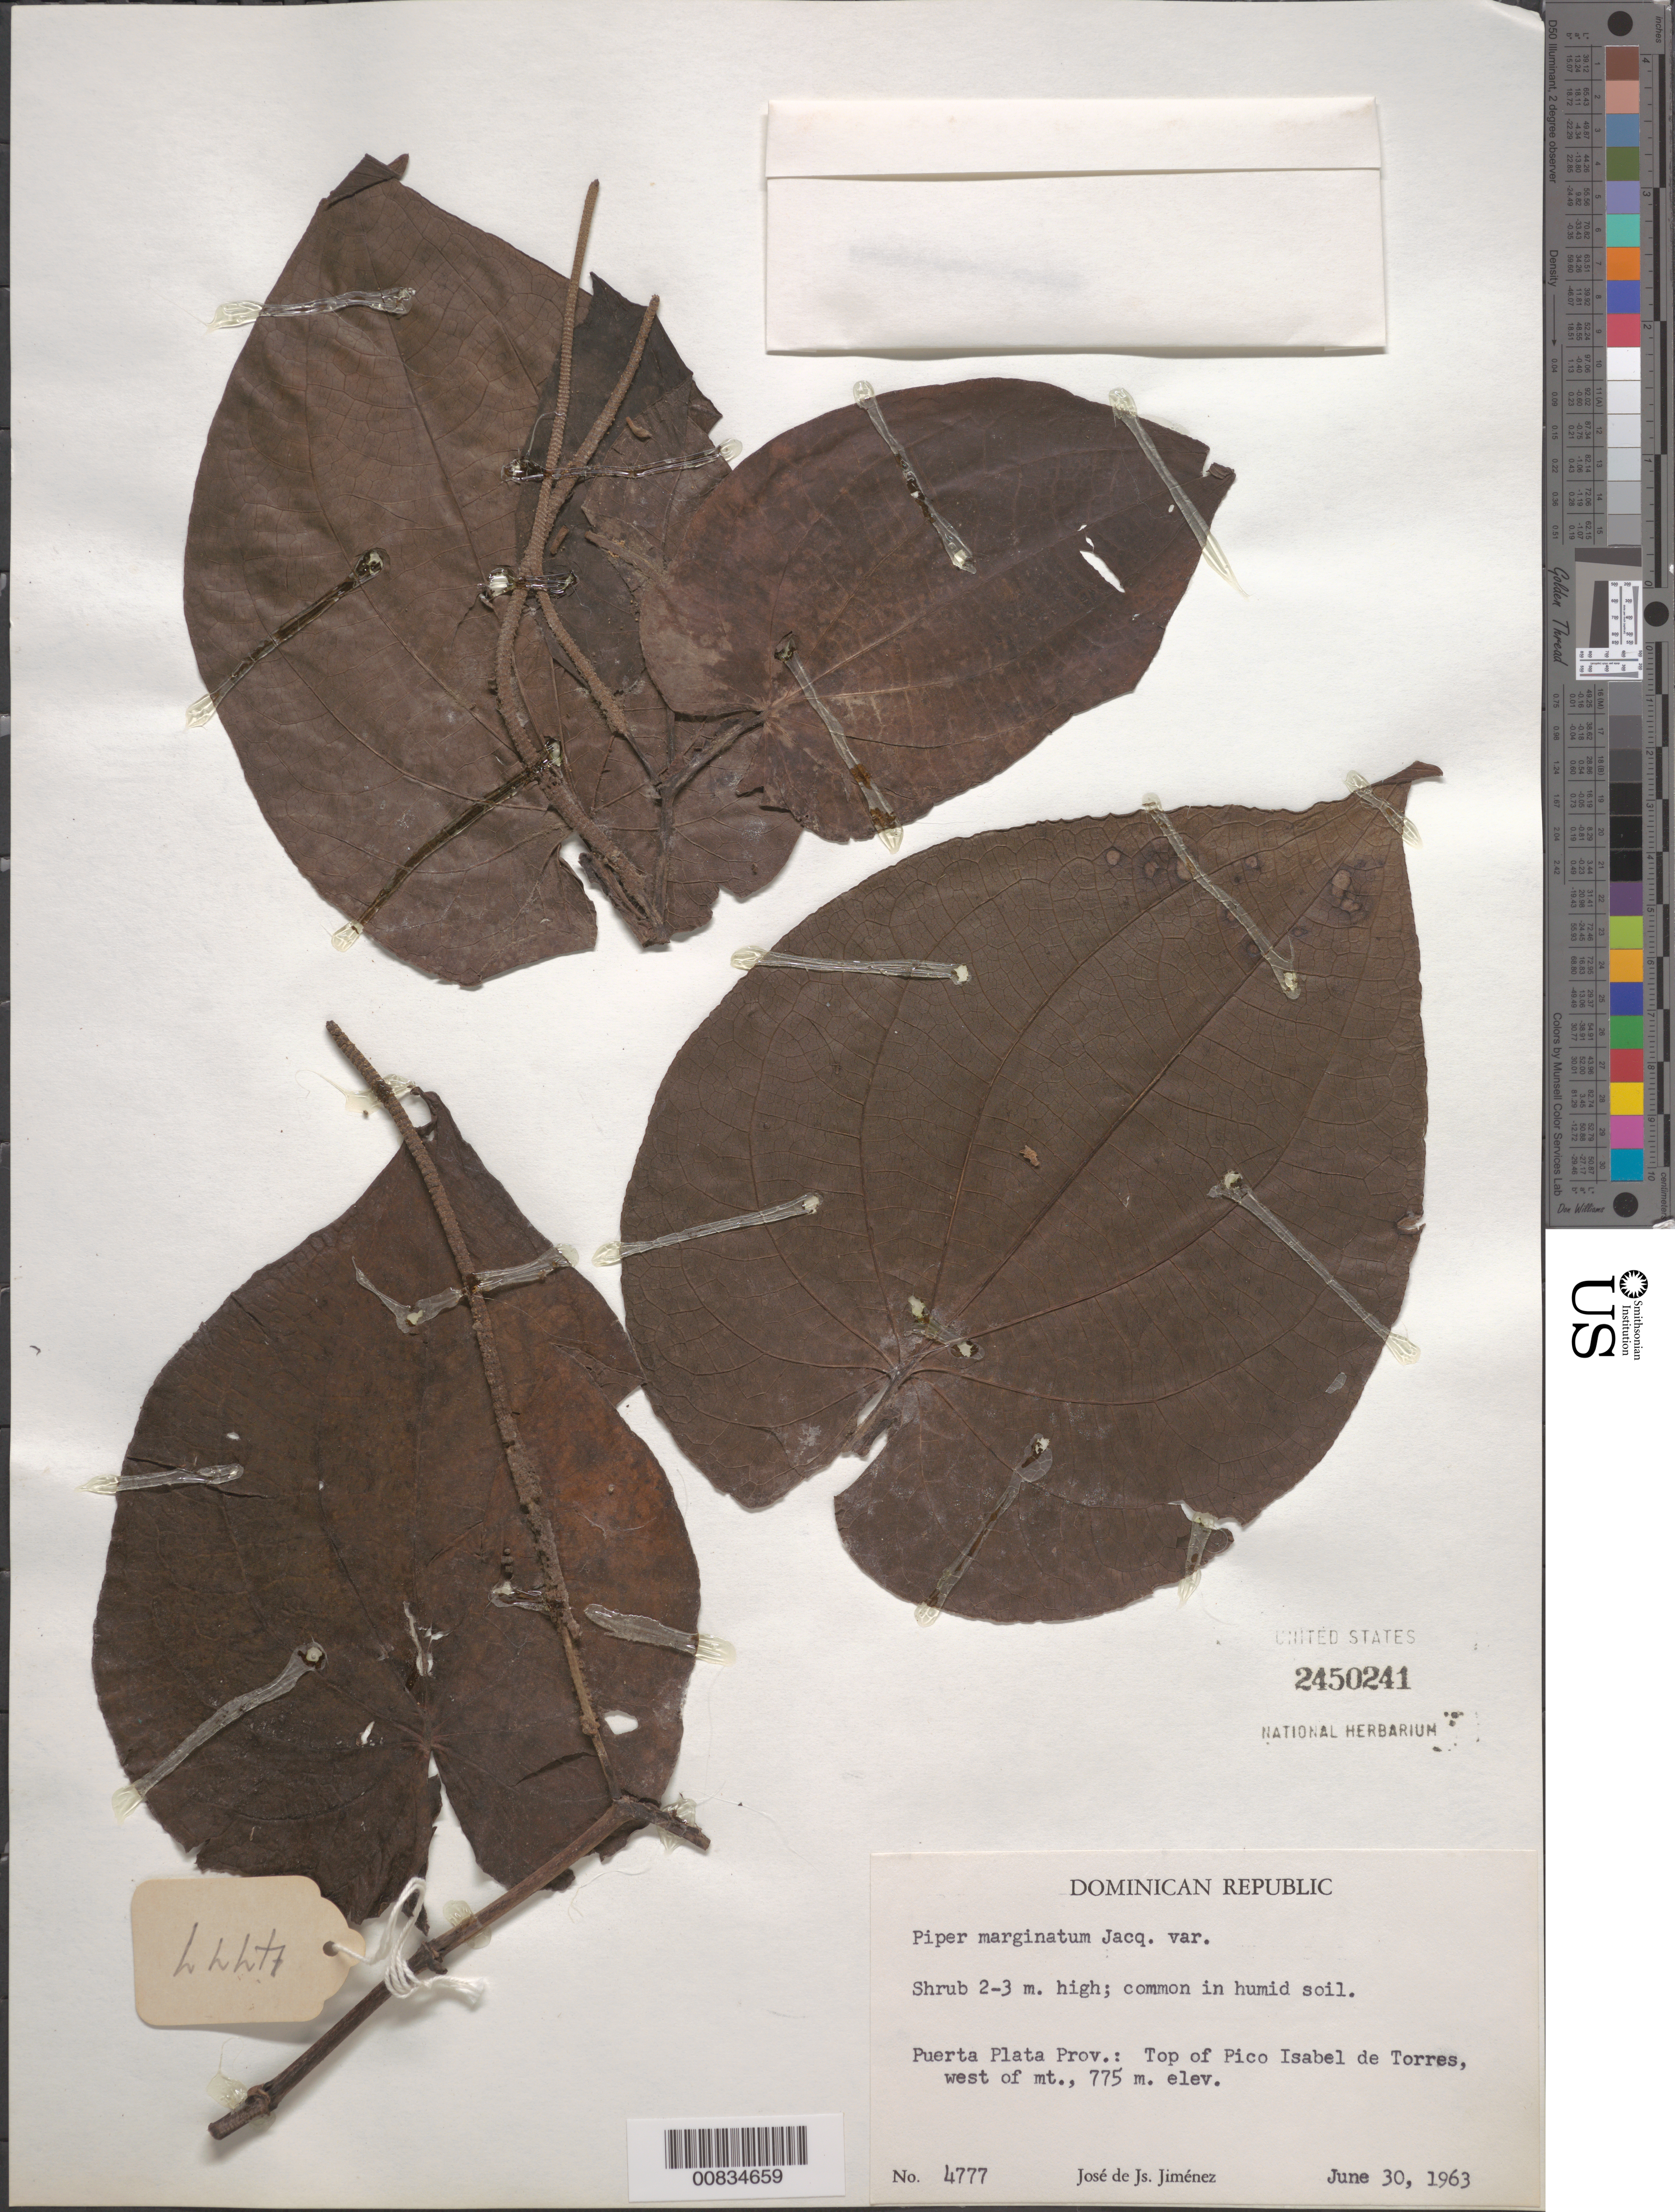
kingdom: Plantae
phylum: Tracheophyta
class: Magnoliopsida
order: Piperales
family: Piperaceae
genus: Piper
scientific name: Piper marginatum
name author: Jacq.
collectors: J. J. Jiménez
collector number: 4777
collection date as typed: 30 Jun 1963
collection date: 1963-06-30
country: Dominican Republic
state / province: Puerto Plata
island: Hispaniola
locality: Top of Pico Isabel de Torres, west of Mt.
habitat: Humid soil.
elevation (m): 775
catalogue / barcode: US 2450241